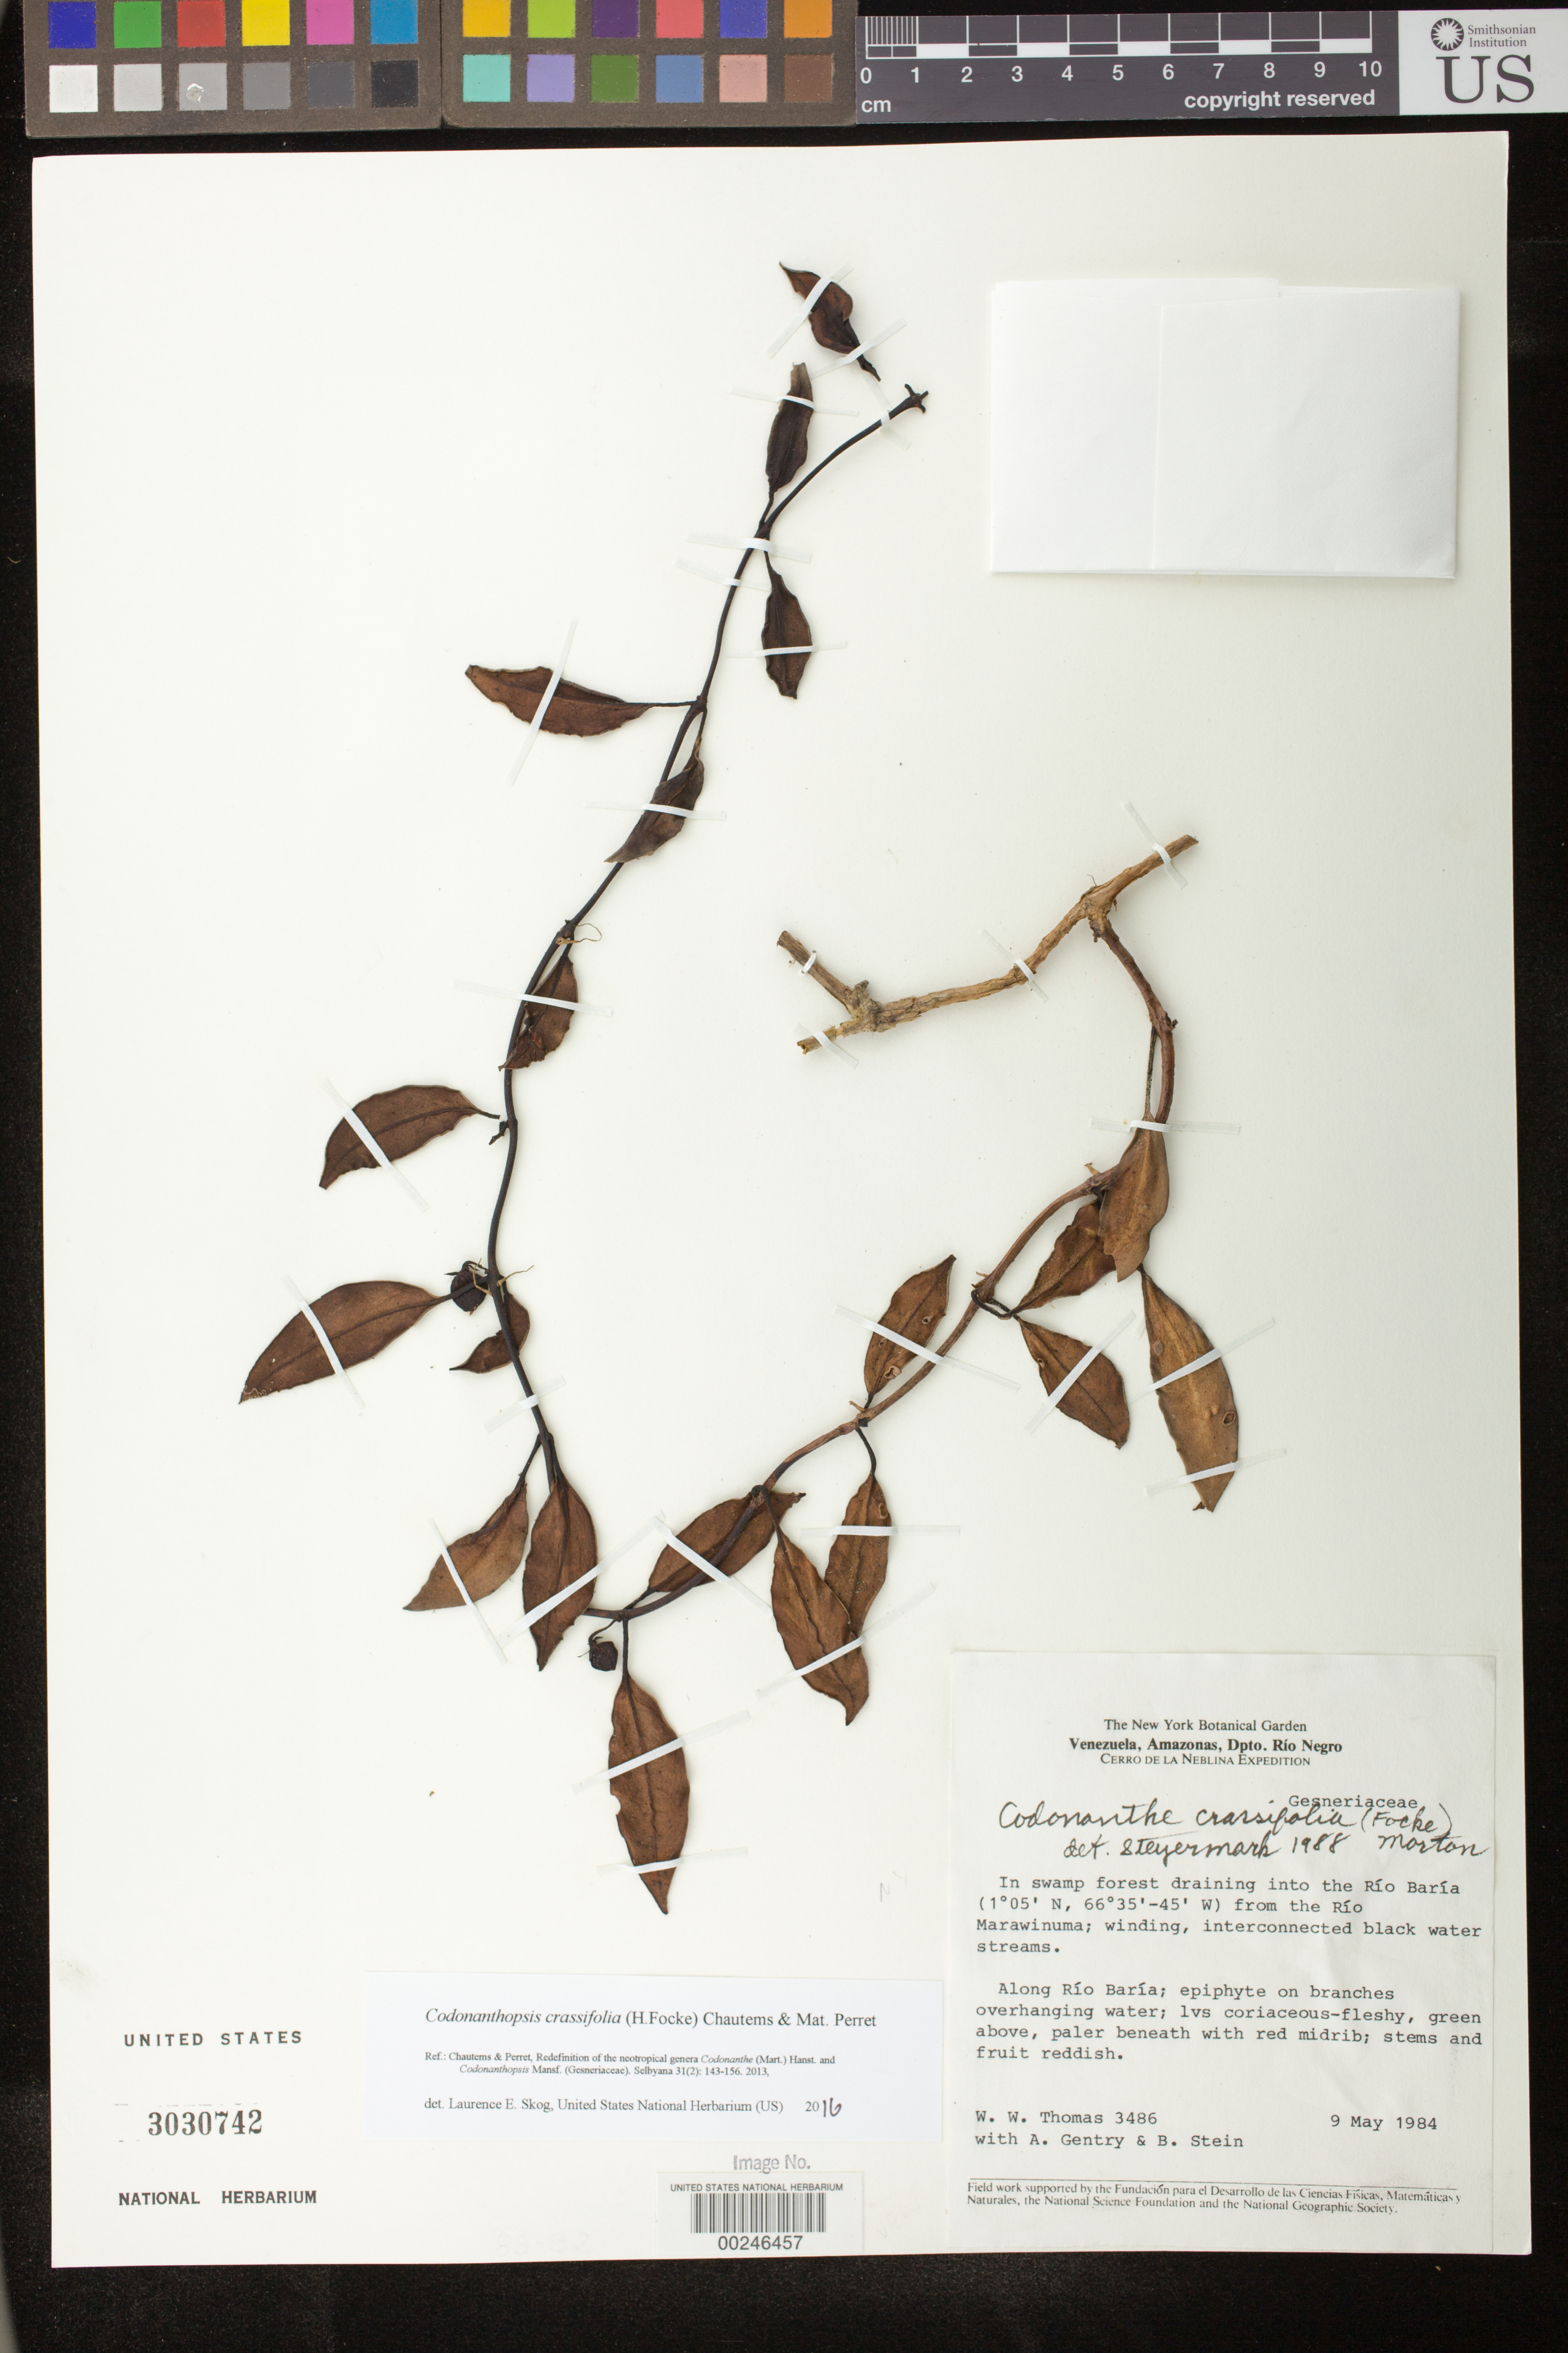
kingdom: Plantae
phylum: Tracheophyta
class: Magnoliopsida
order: Lamiales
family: Gesneriaceae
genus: Codonanthopsis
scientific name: Codonanthopsis crassifolia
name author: (H. Focke) Chautems & Mat.Perret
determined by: Skog, Laurence E.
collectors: W. W. Thomas, A. H. Gentry & B. A. Stein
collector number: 3486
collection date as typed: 09 May 1984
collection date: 1984-05-09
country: Venezuela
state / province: Amazonas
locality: Dpto. Río Negro; along Río Baría, in swamp forest draining into the Río Baría from the Río Marawinuma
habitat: In swamp forest; winding, interconnected black water streams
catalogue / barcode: US 3030742